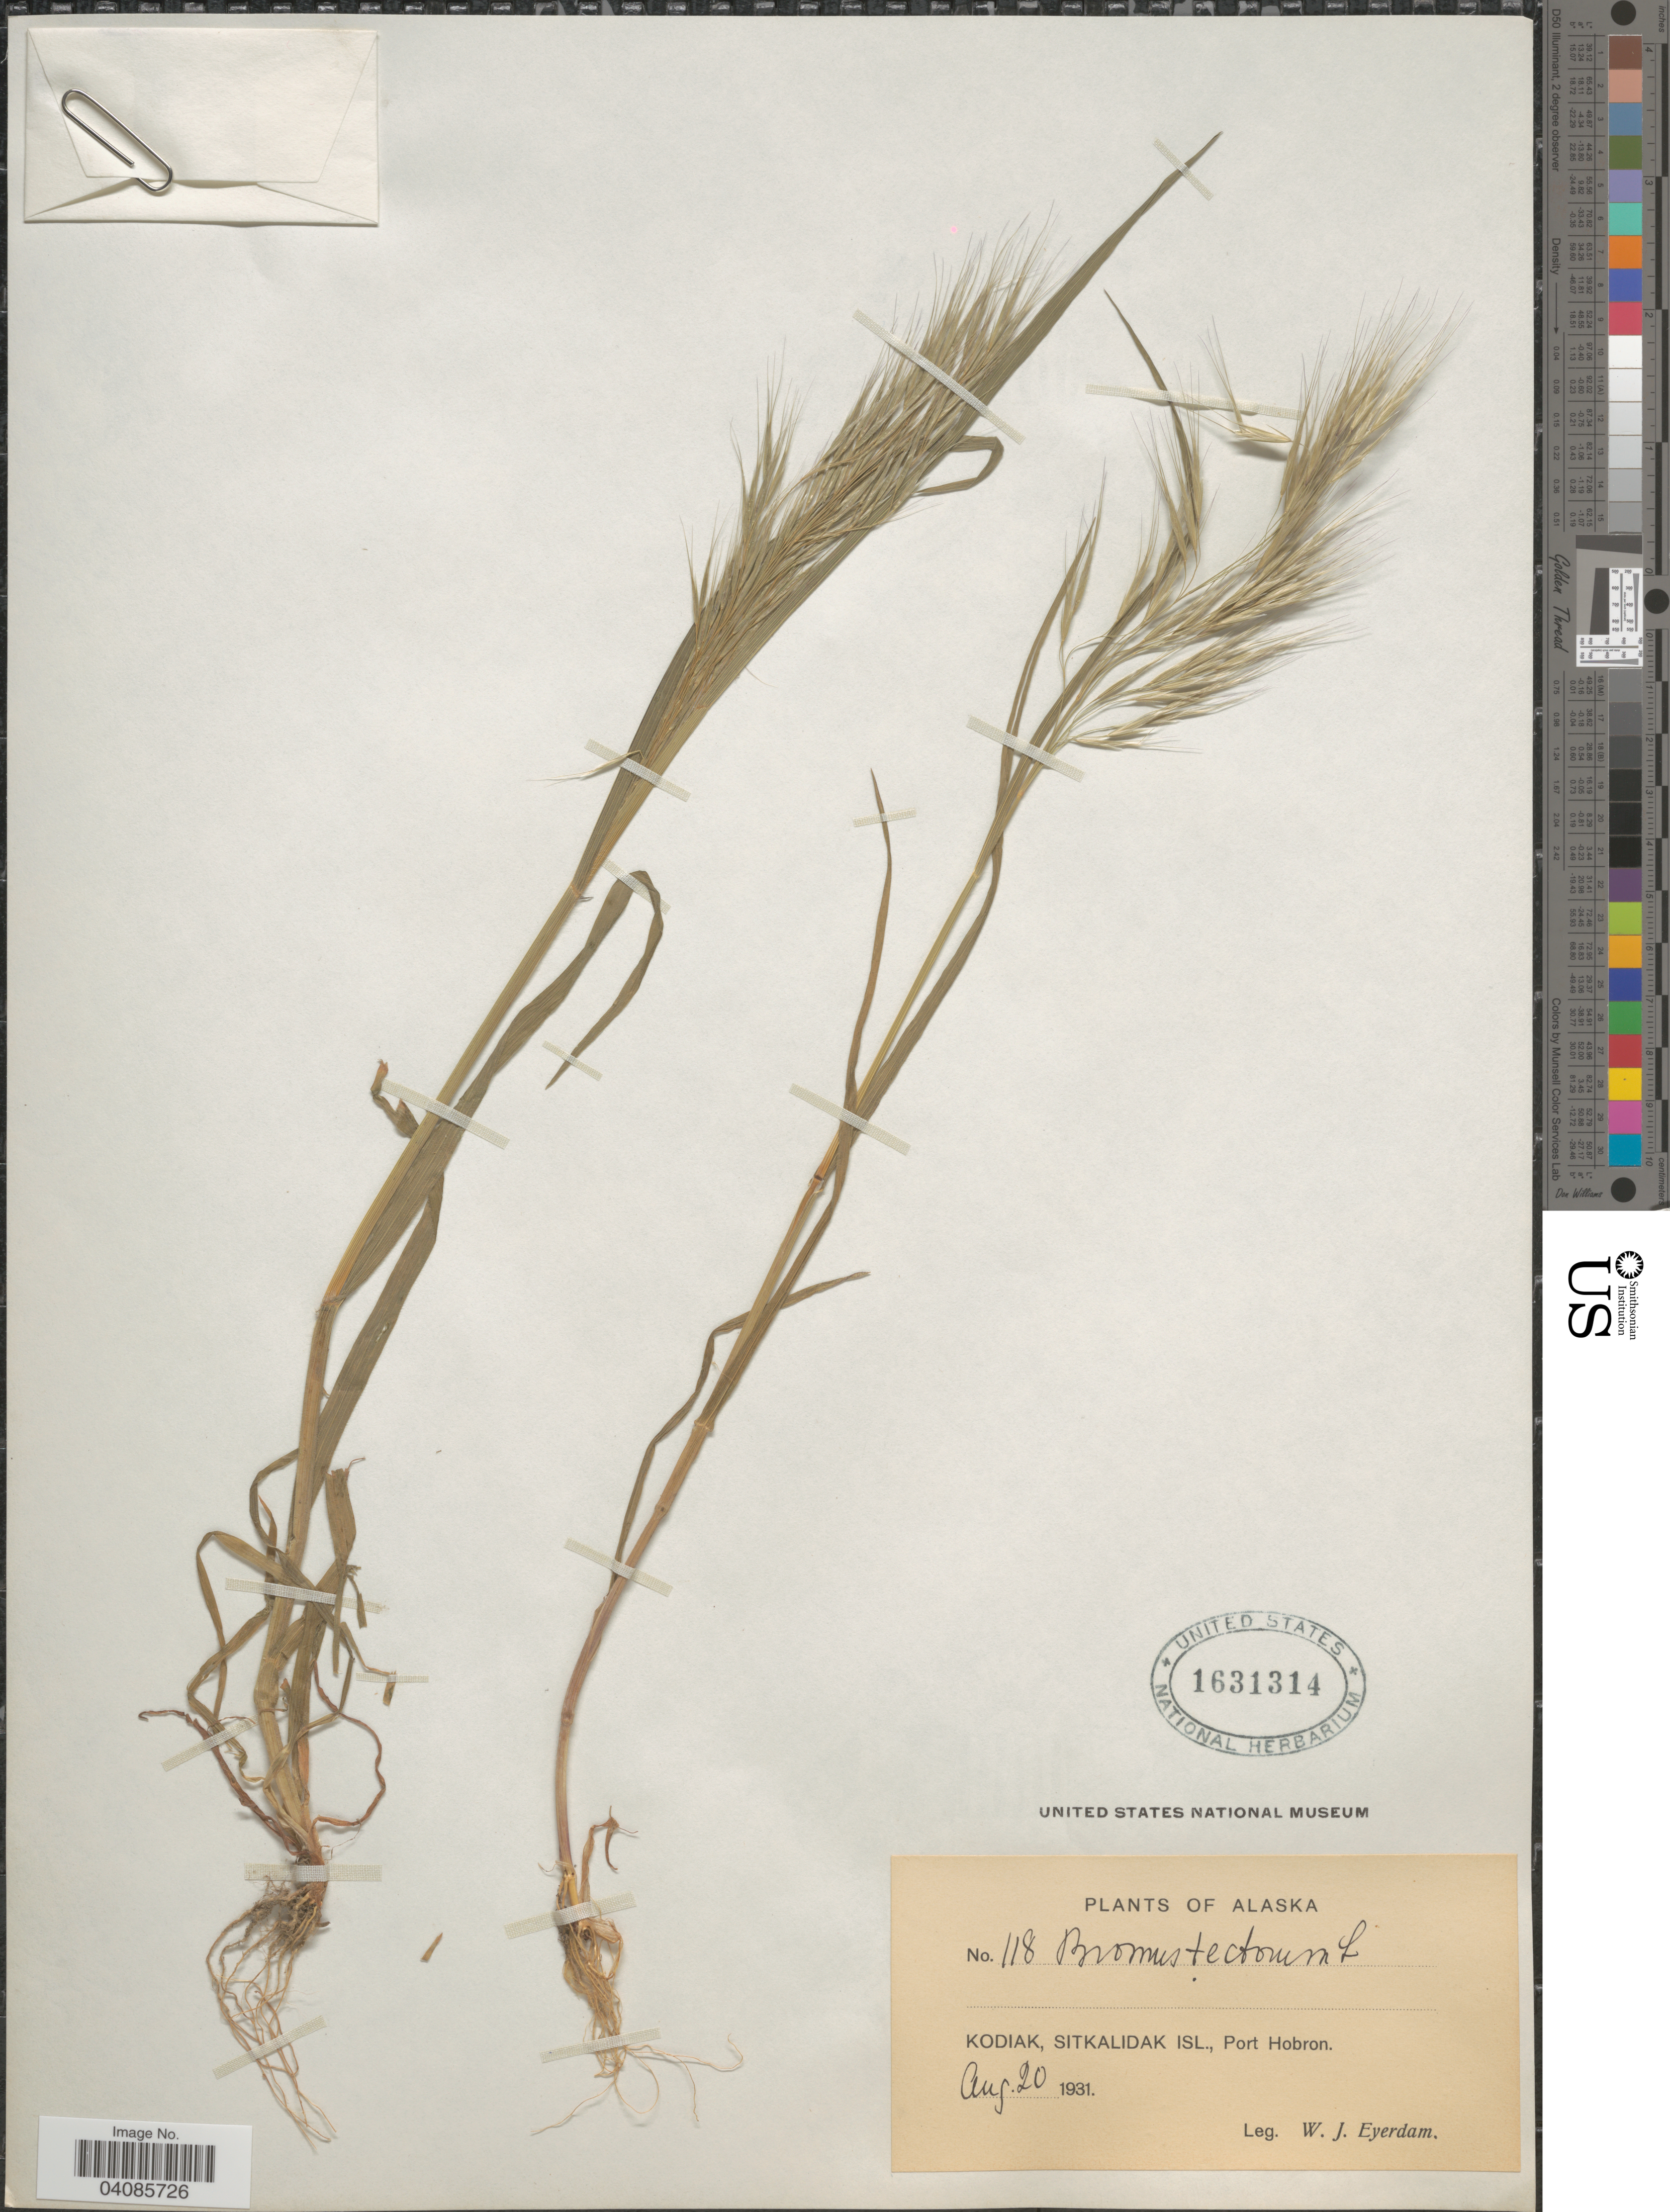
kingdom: Plantae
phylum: Tracheophyta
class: Liliopsida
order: Poales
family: Poaceae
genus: Bromus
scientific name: Bromus tectorum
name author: L.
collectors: W. J. Eyerdam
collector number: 118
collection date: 1931-08-20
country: United States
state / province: Alaska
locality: Kodiak, Sitkalidak Isl., Port Hobron.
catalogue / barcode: US 1631314